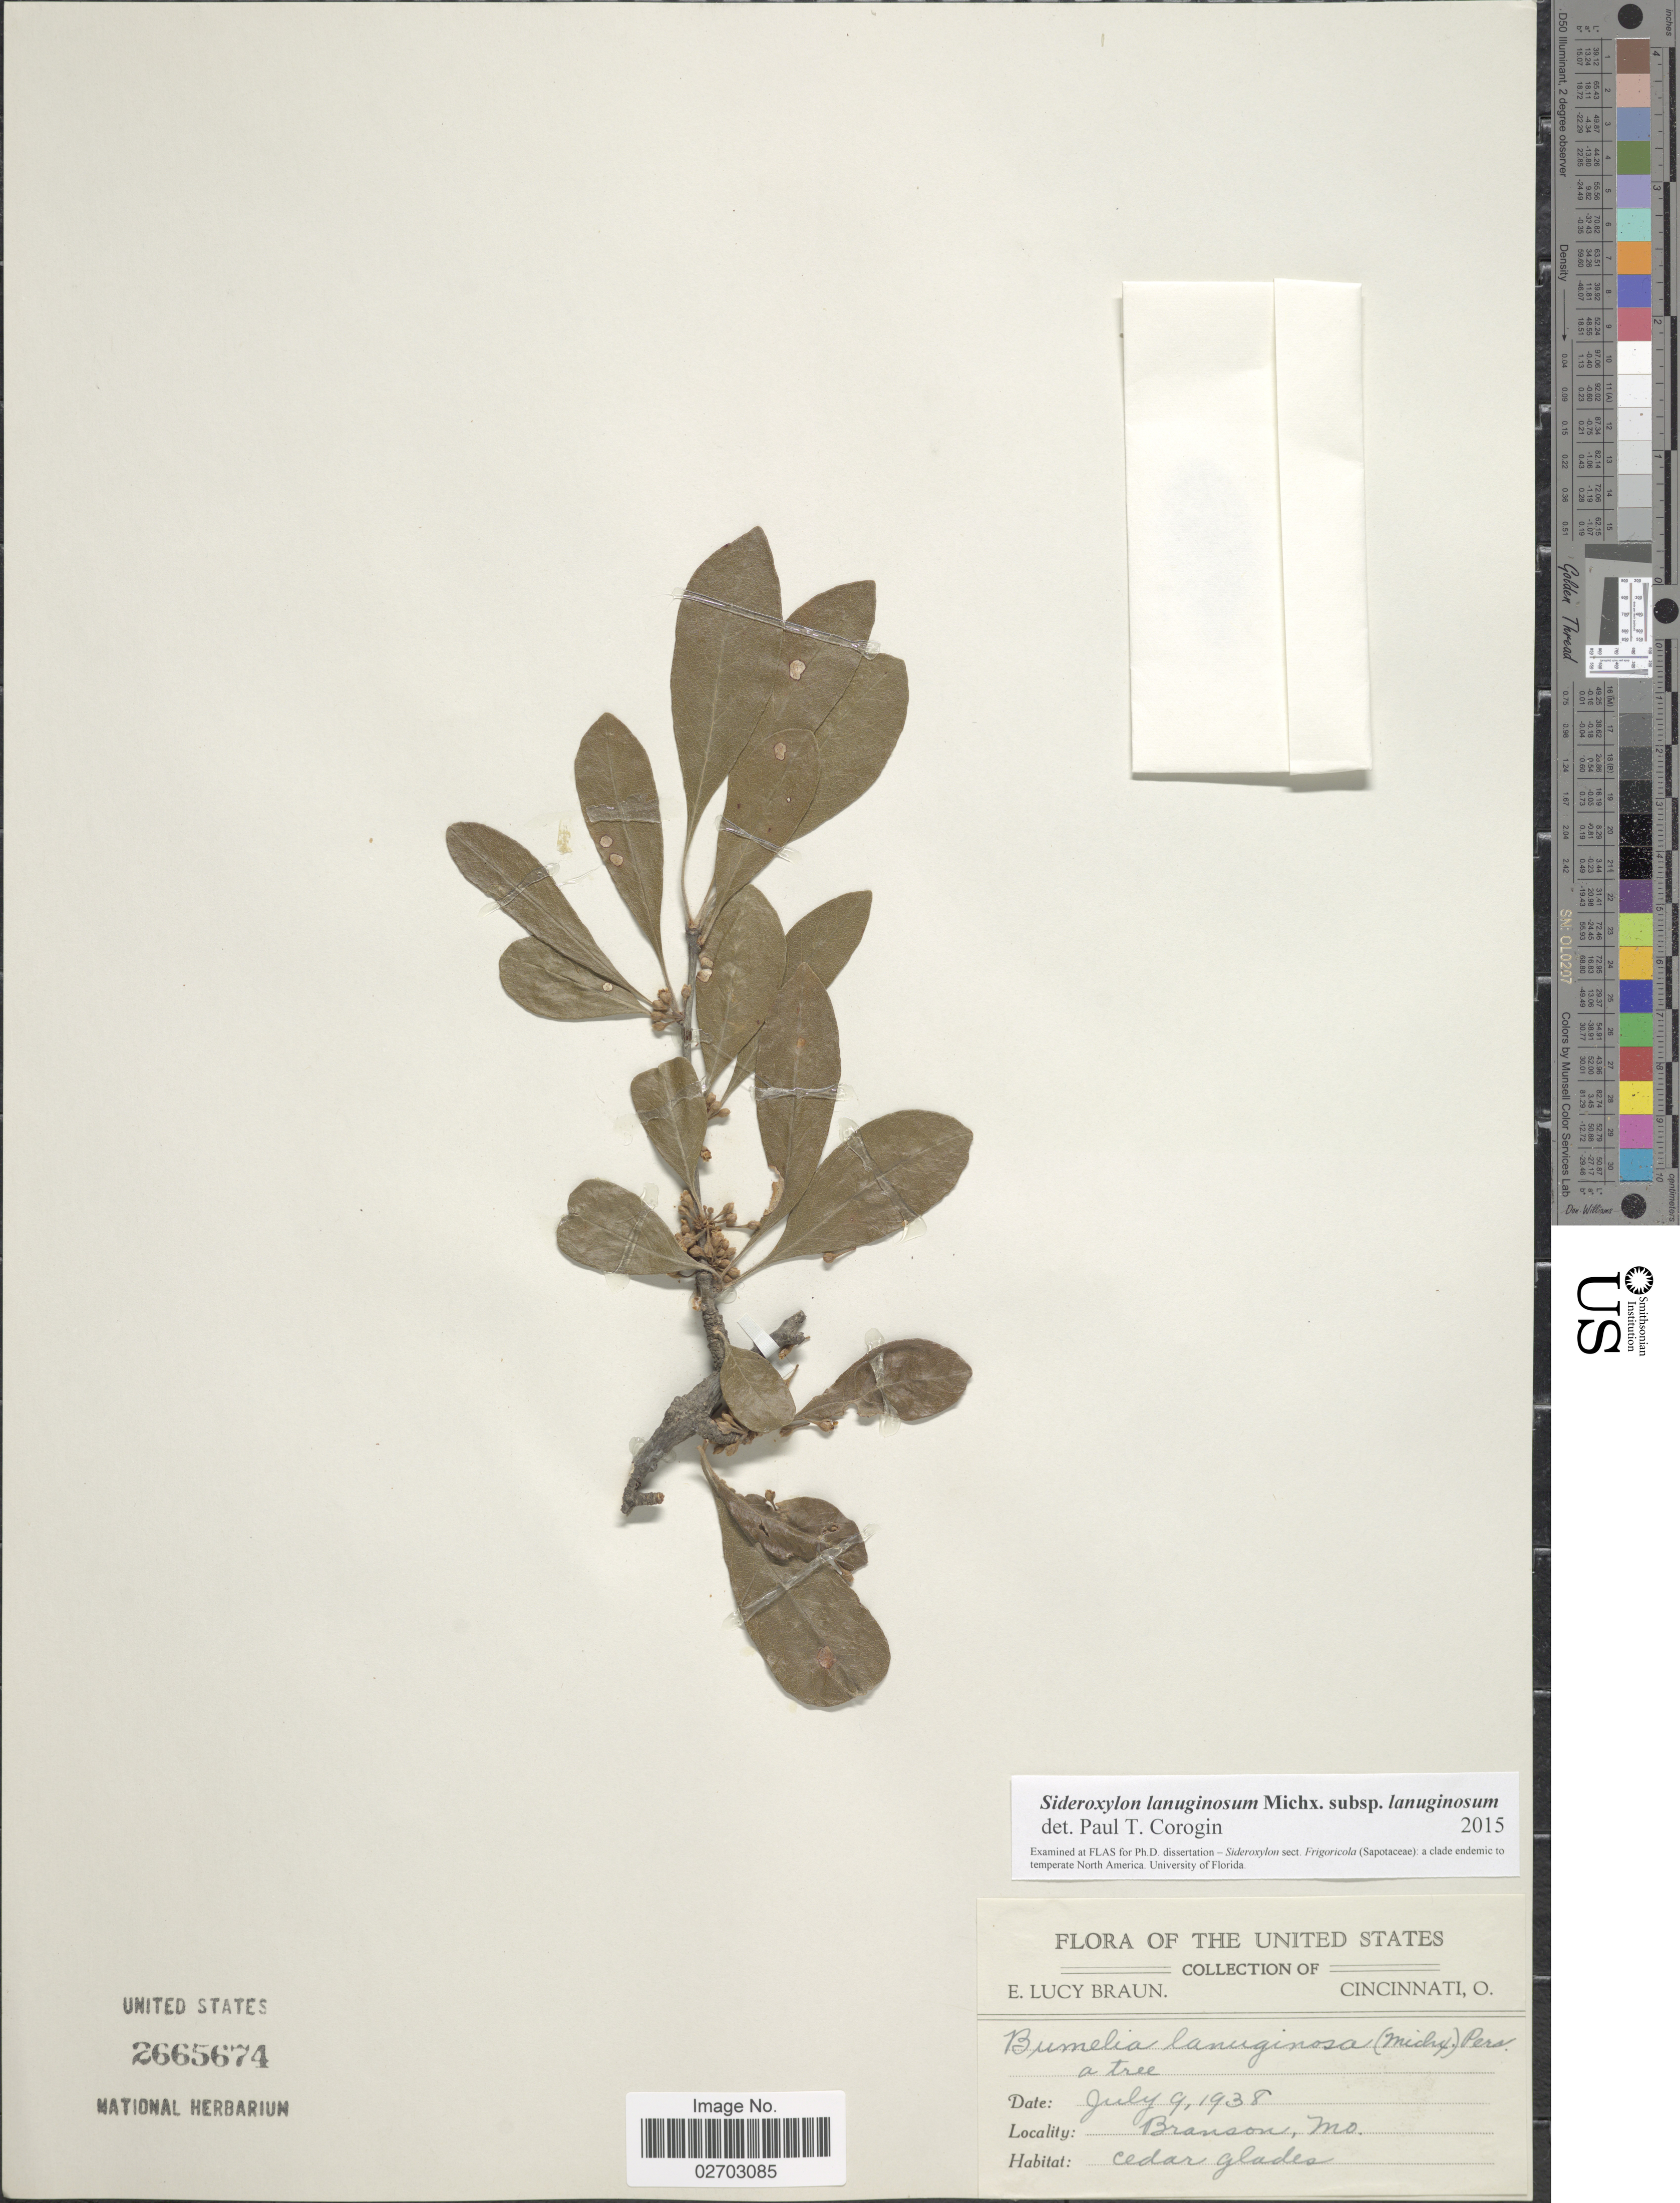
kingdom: Plantae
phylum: Tracheophyta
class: Magnoliopsida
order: Ericales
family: Sapotaceae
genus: Sideroxylon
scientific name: Sideroxylon lanuginosum subsp. lanuginosum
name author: Michx.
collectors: E. L. Braun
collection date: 1938-07-09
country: United States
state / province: Missouri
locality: Branson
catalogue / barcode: US 2665674